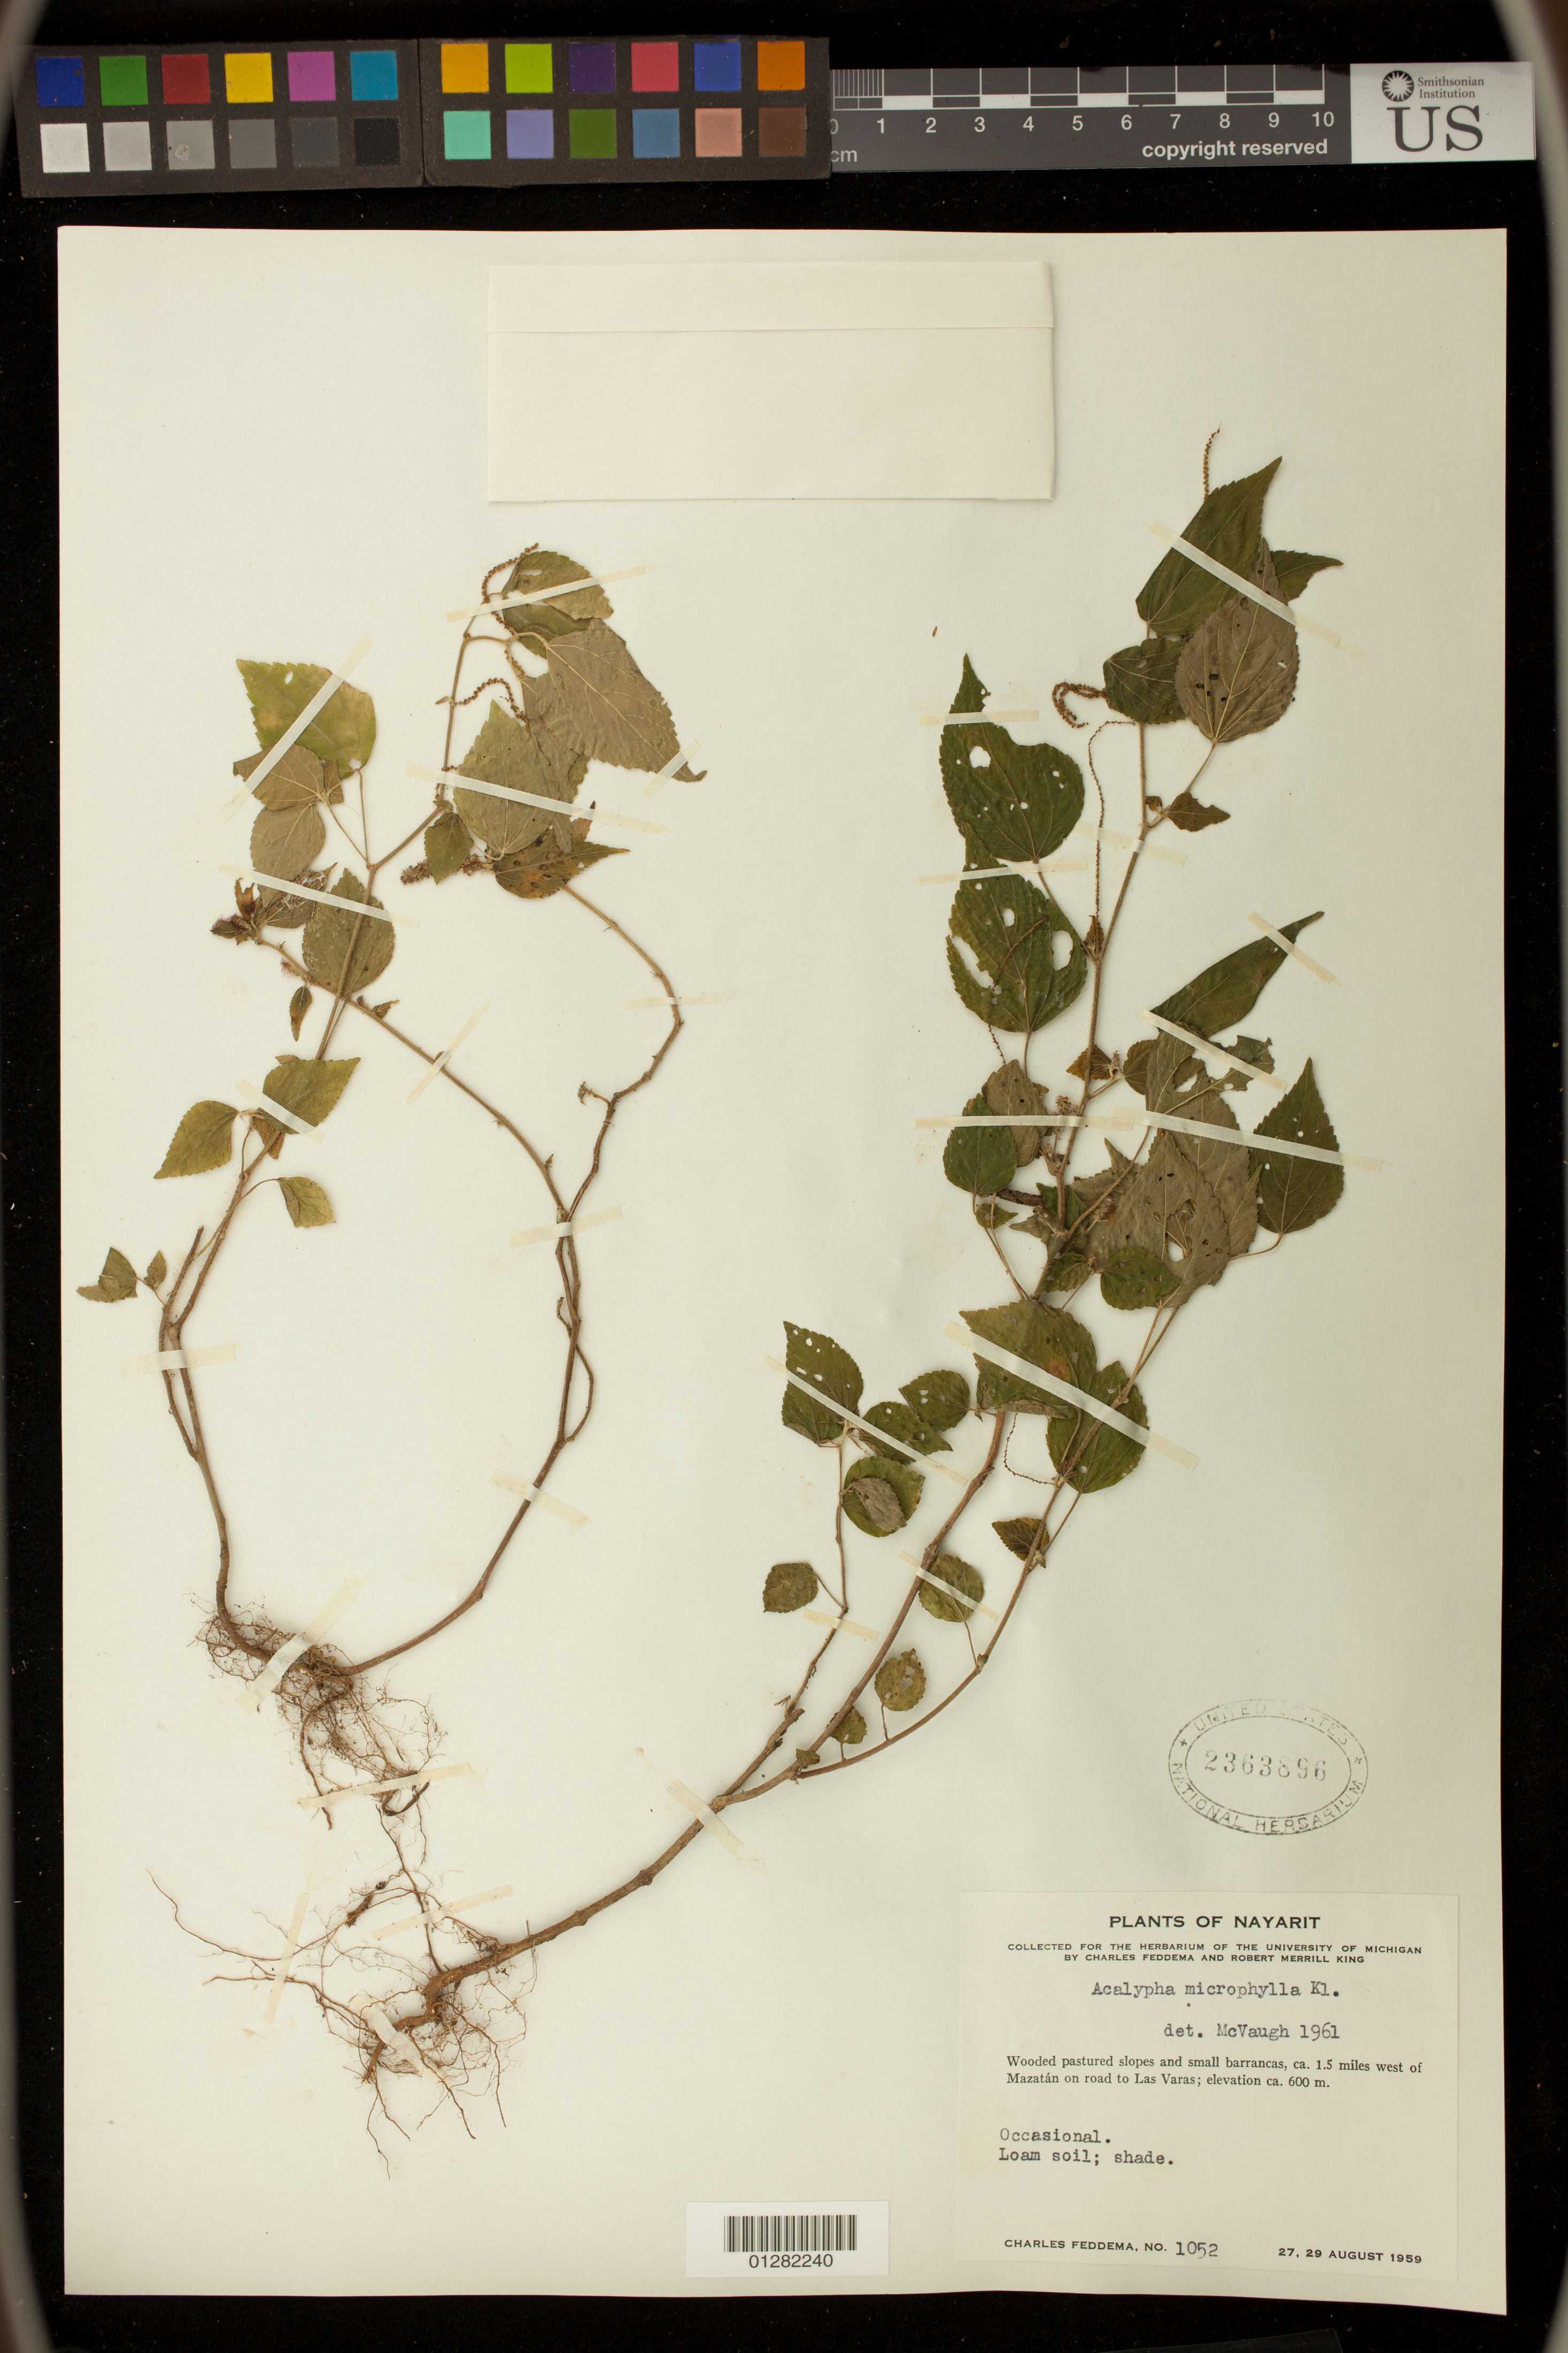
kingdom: Plantae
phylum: Tracheophyta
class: Magnoliopsida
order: Malpighiales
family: Euphorbiaceae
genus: Acalypha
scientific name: Acalypha microphylla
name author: Klotzsch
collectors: J. Bequaert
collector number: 1052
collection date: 1959-08-27/1959-08-29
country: Mexico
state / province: Nayarit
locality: ca. 1.5 miles west of Mazatlan on road to Las Varas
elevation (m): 600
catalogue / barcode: US 2363896